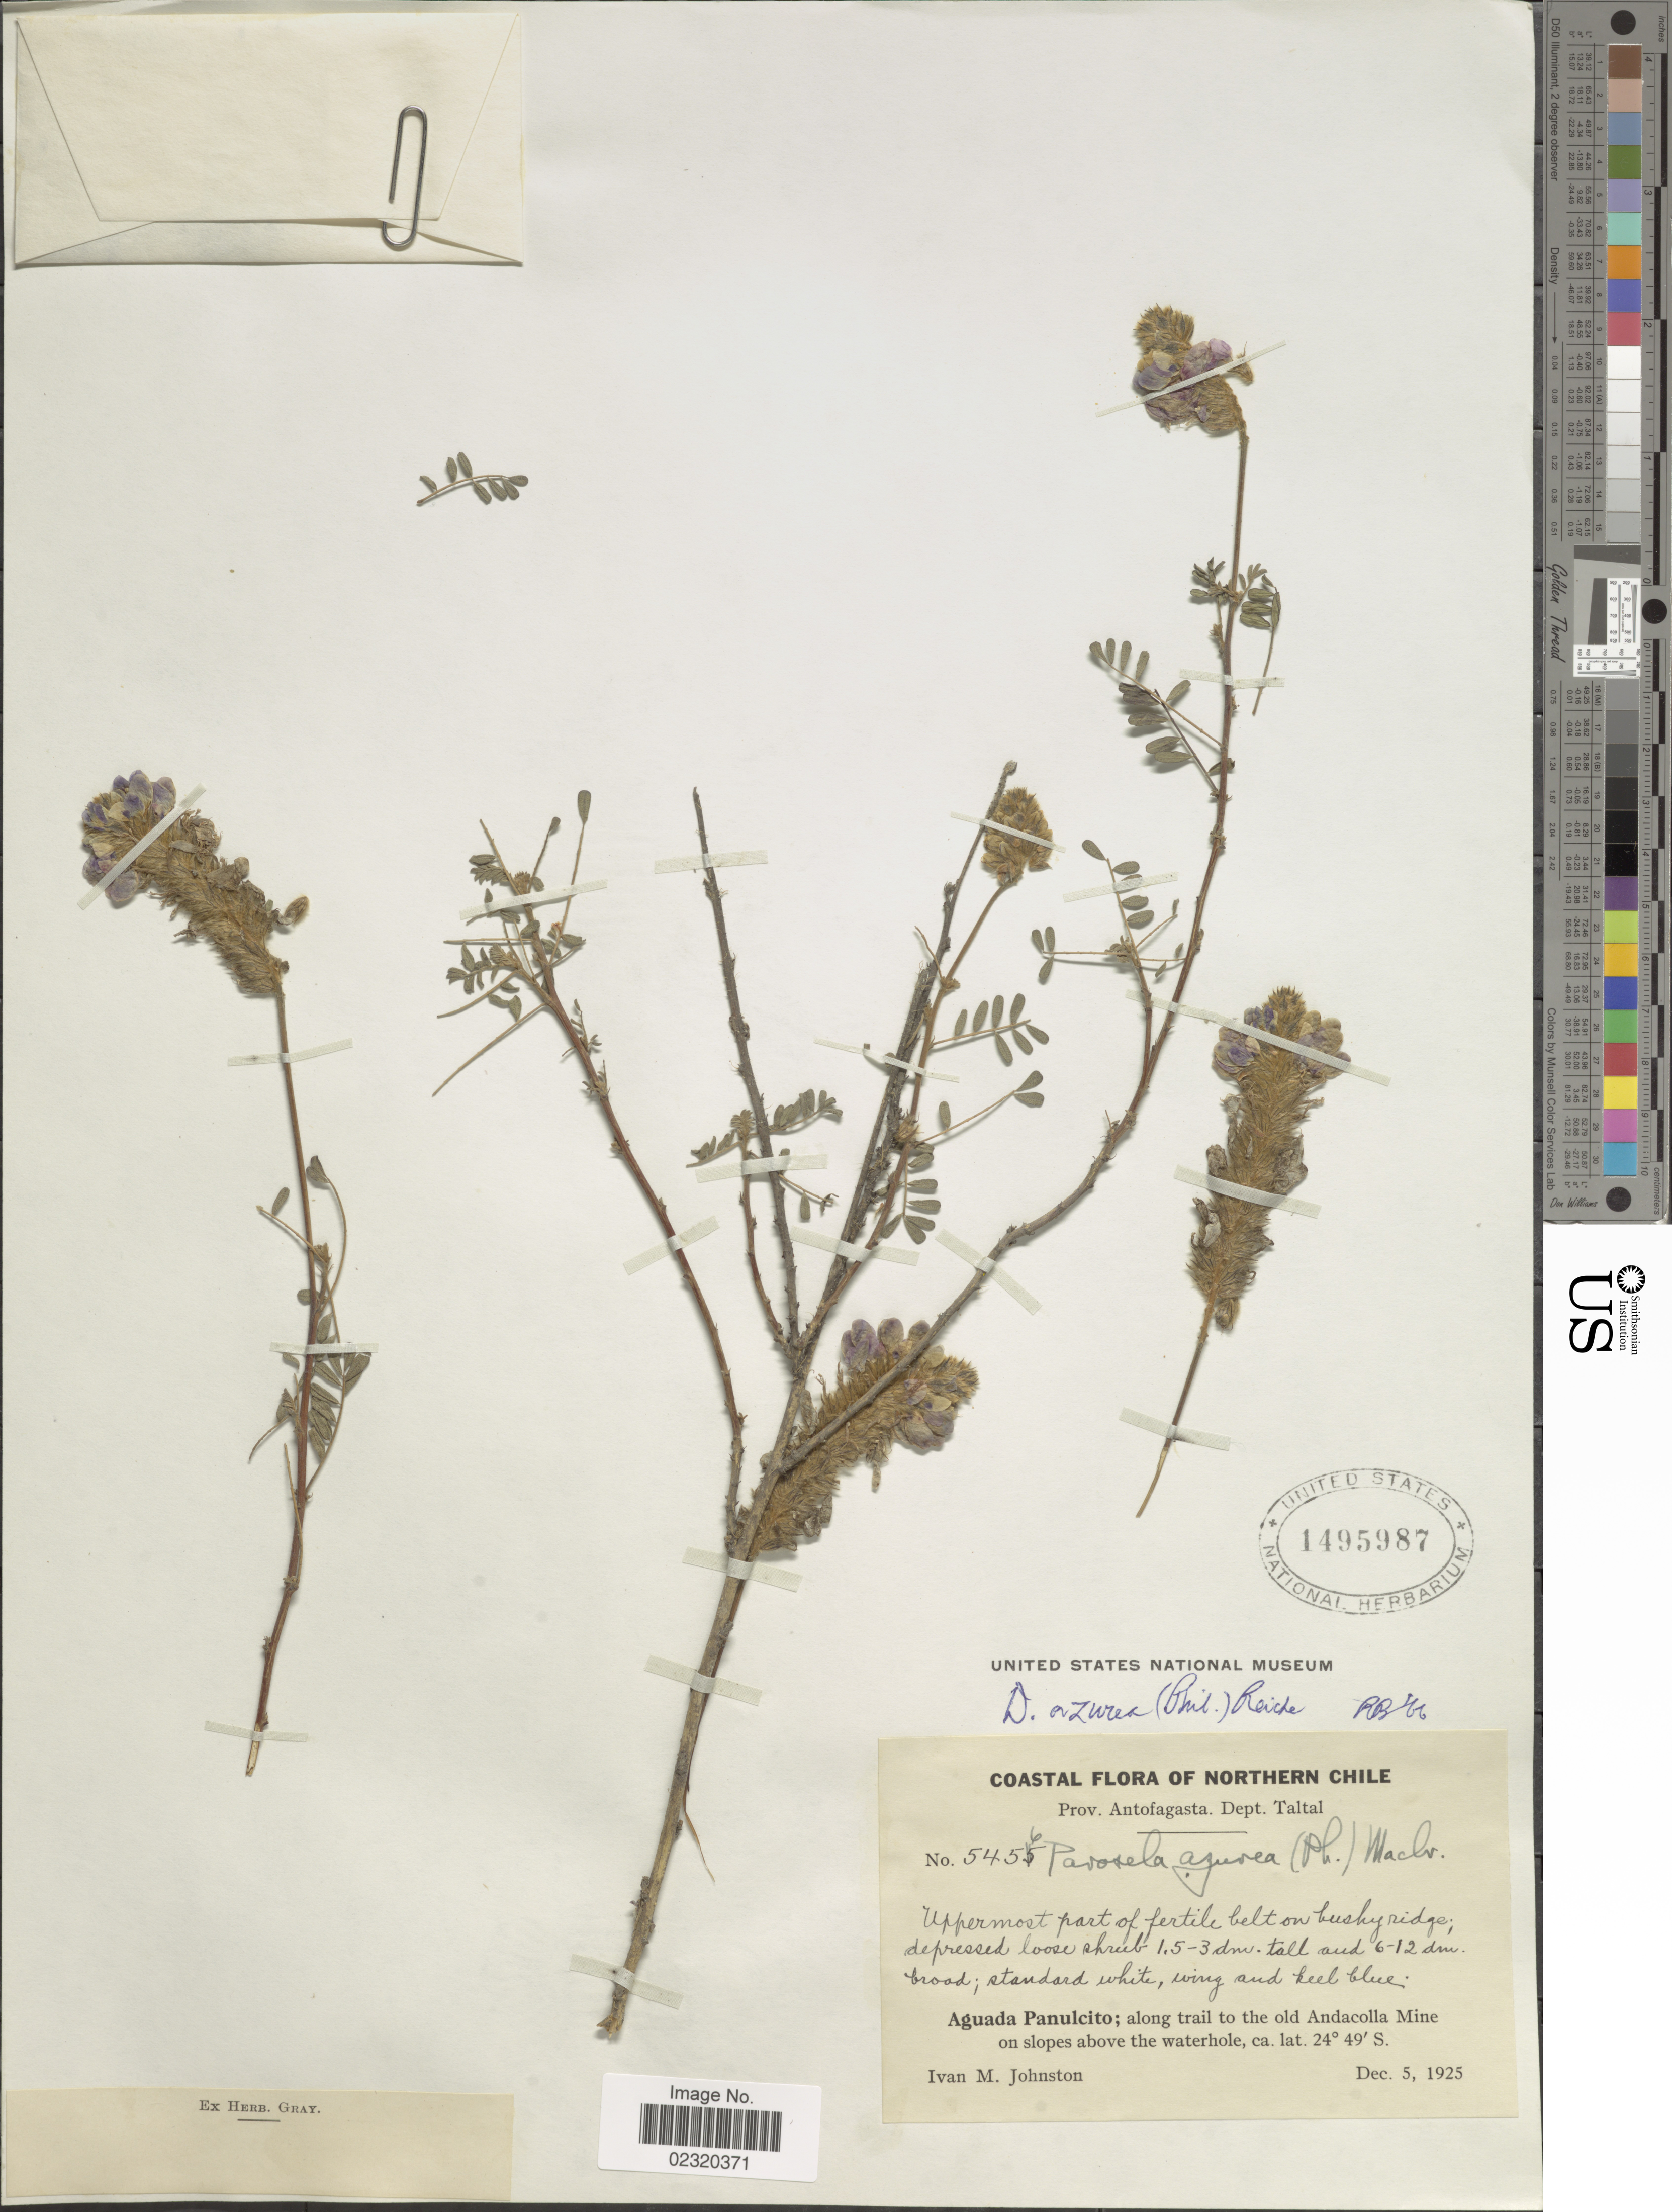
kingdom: Plantae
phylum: Tracheophyta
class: Magnoliopsida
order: Fabales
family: Fabaceae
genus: Dalea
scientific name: Dalea azurea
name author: (Phil.) Reiche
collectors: I.M. Johnston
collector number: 5456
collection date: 1925-12-05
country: Chile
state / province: Antofagasta (II)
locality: Coastal of Northern Chile, Dept. Taltal, Aguada Panulcito; along trail to the old Andacolla Mine on slopes above the waterhole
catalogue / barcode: US 1495987